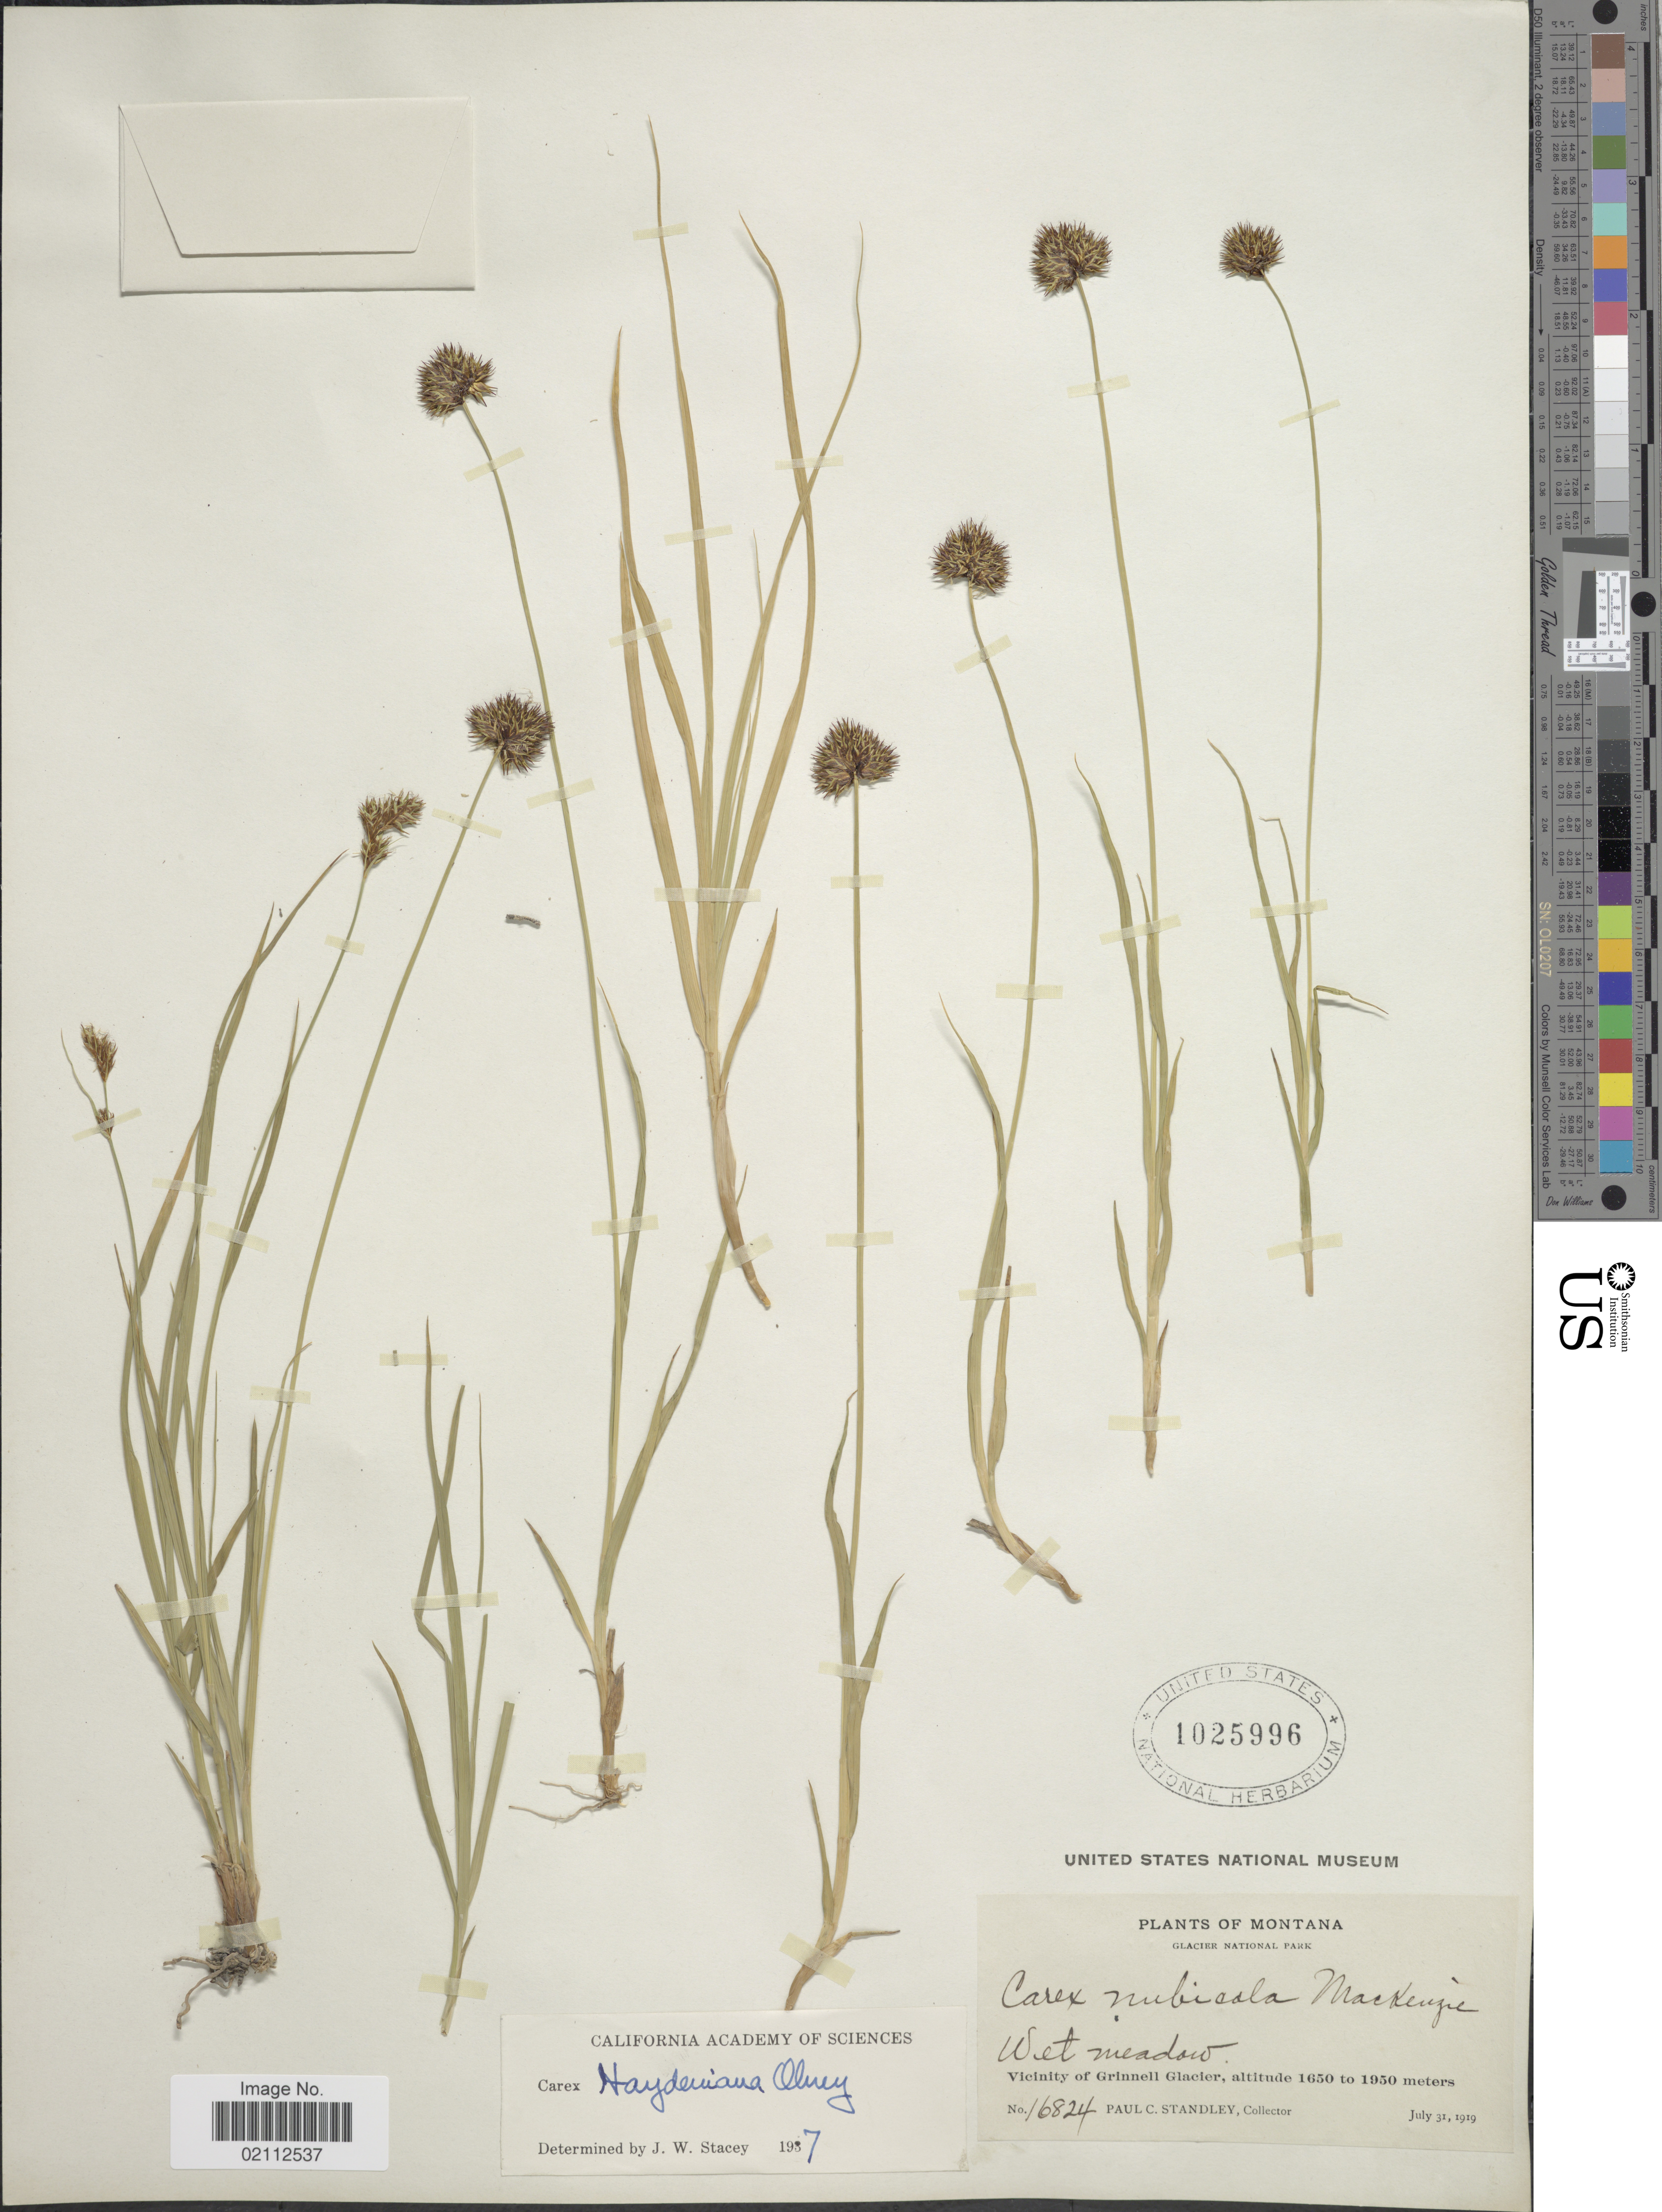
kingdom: Plantae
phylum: Tracheophyta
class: Liliopsida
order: Poales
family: Cyperaceae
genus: Carex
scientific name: Carex haydeniana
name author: Olney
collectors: P. C. Standley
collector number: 16824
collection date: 1919-07-31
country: United States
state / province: Montana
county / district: Glacier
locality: Glacier National Park, wet meadow, Vicinity of Grinnell Glacier.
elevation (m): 1650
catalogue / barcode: US 1025996